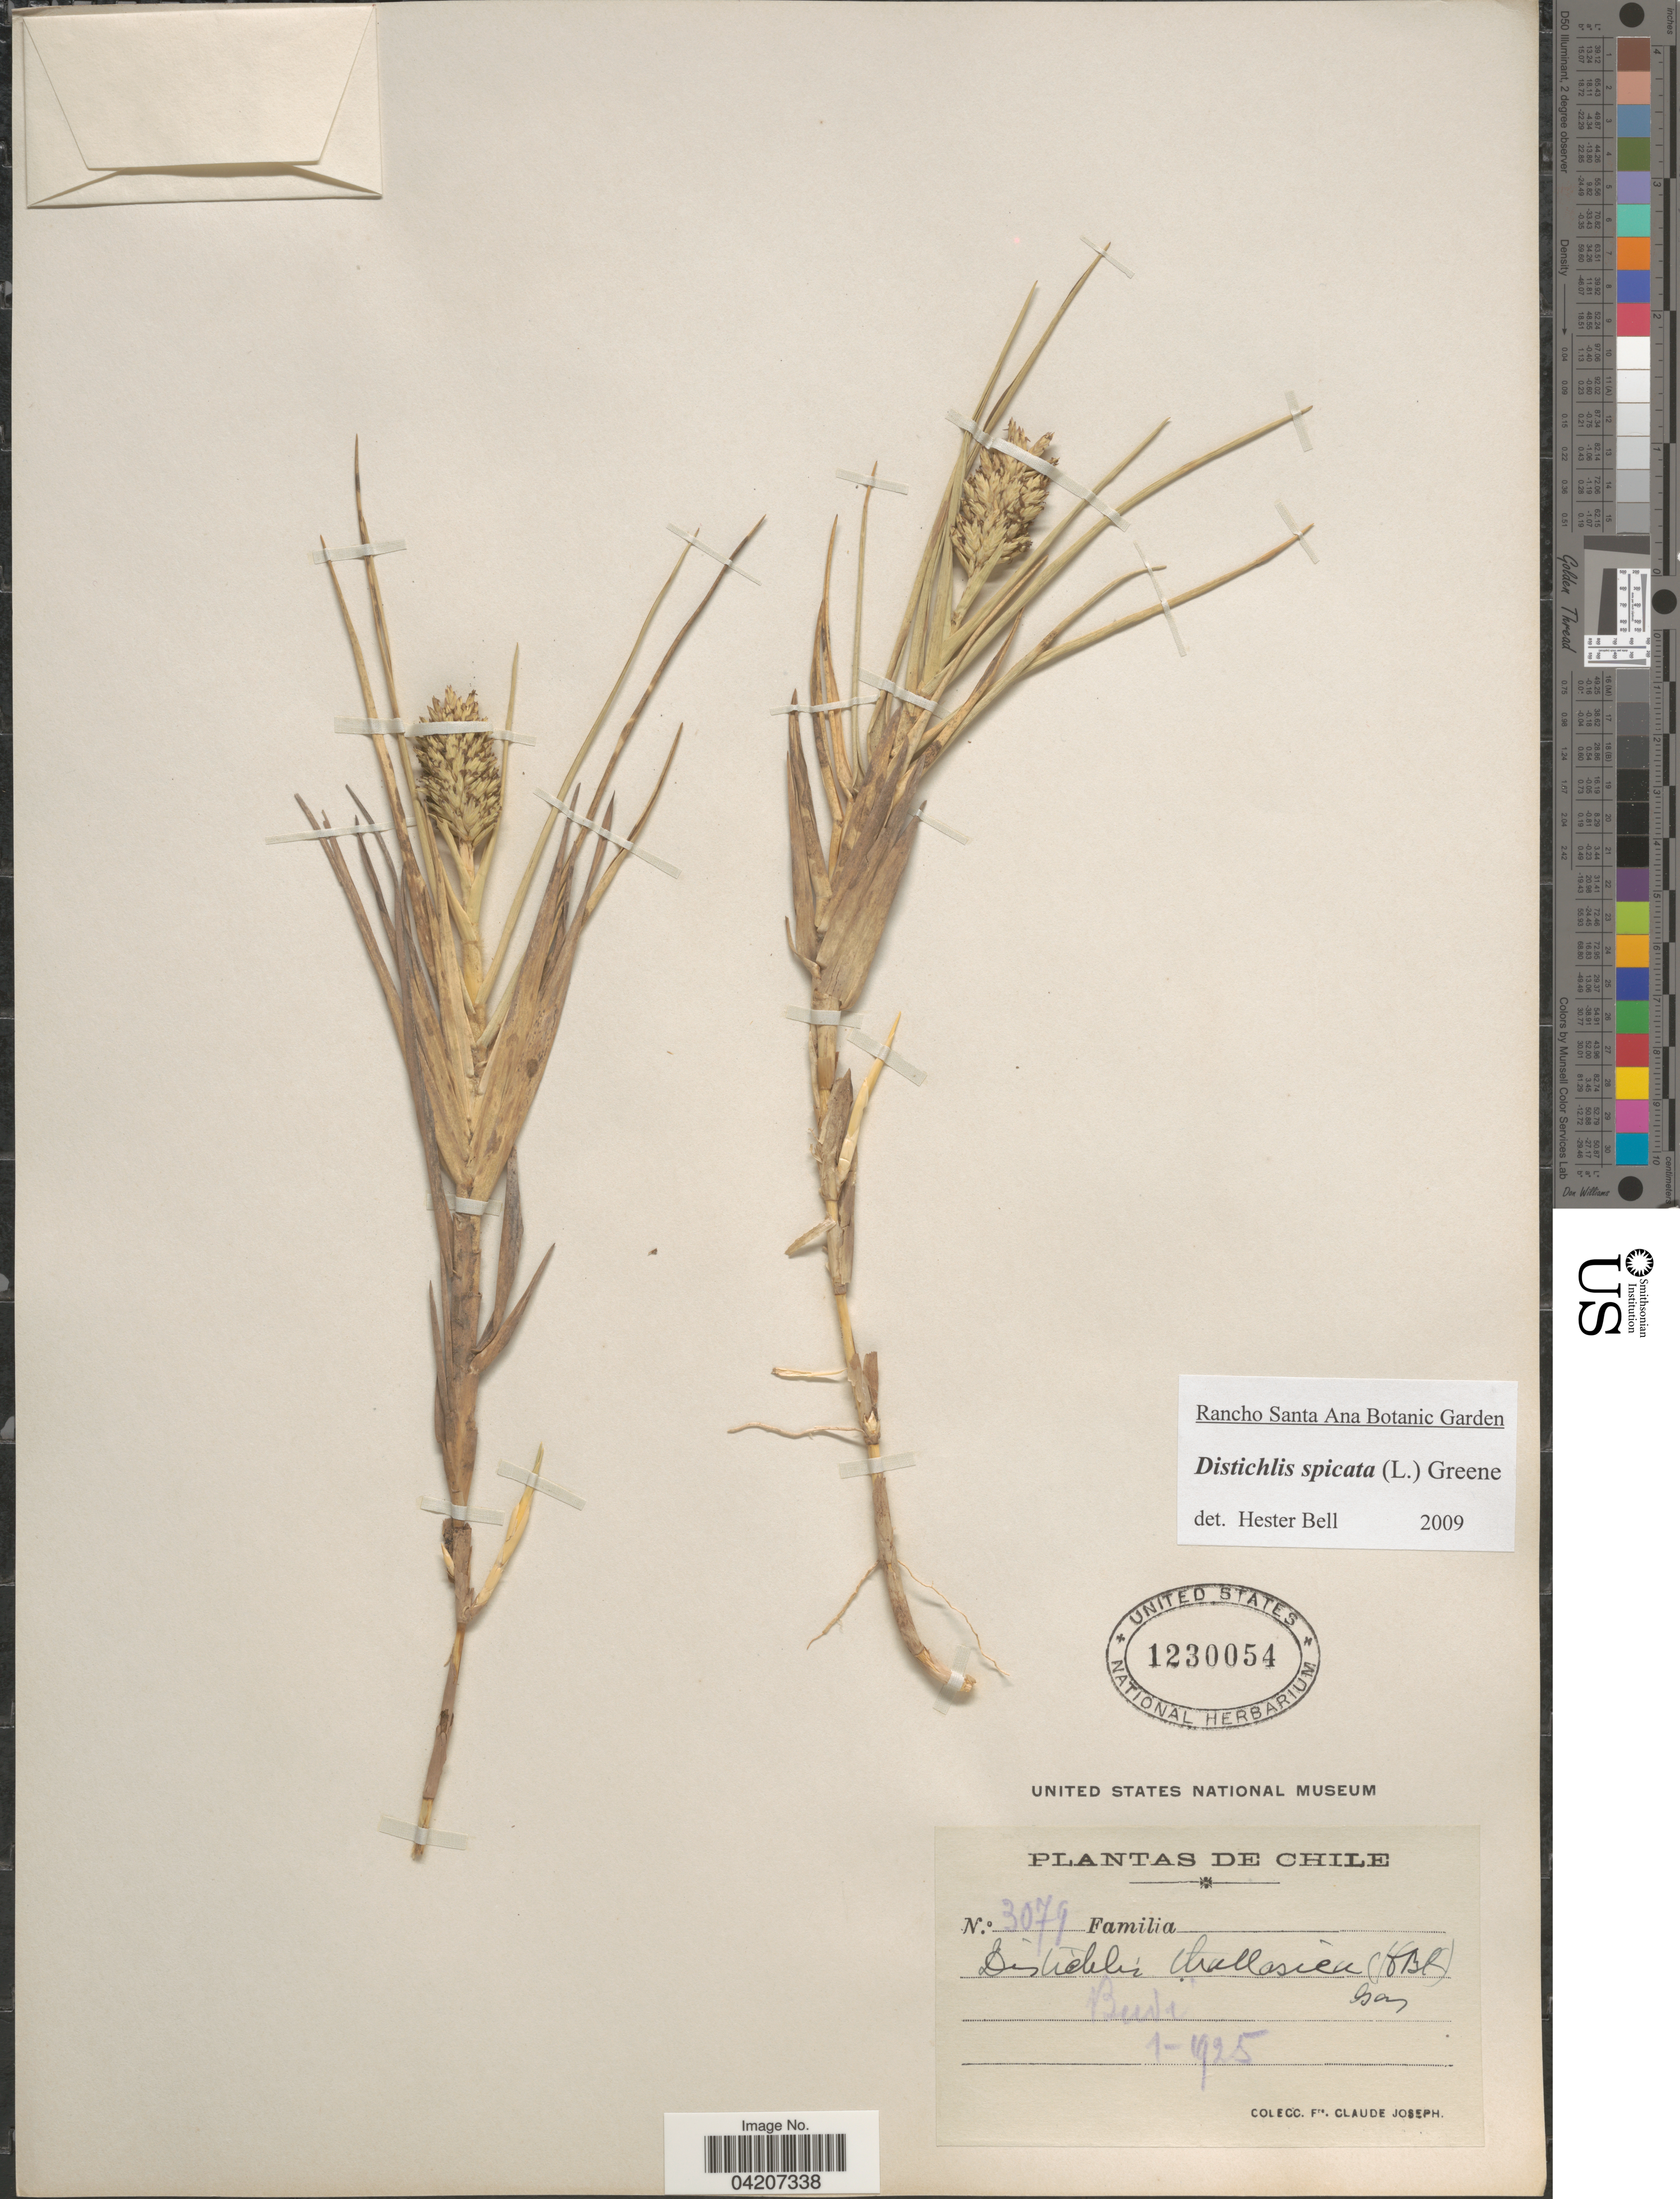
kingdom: Plantae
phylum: Tracheophyta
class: Liliopsida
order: Poales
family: Poaceae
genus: Distichlis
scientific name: Distichlis spicata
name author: (L.) Greene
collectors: Bro. Claude-Joseph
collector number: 3079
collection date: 1925-01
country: Chile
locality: Budi.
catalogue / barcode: US 1230054